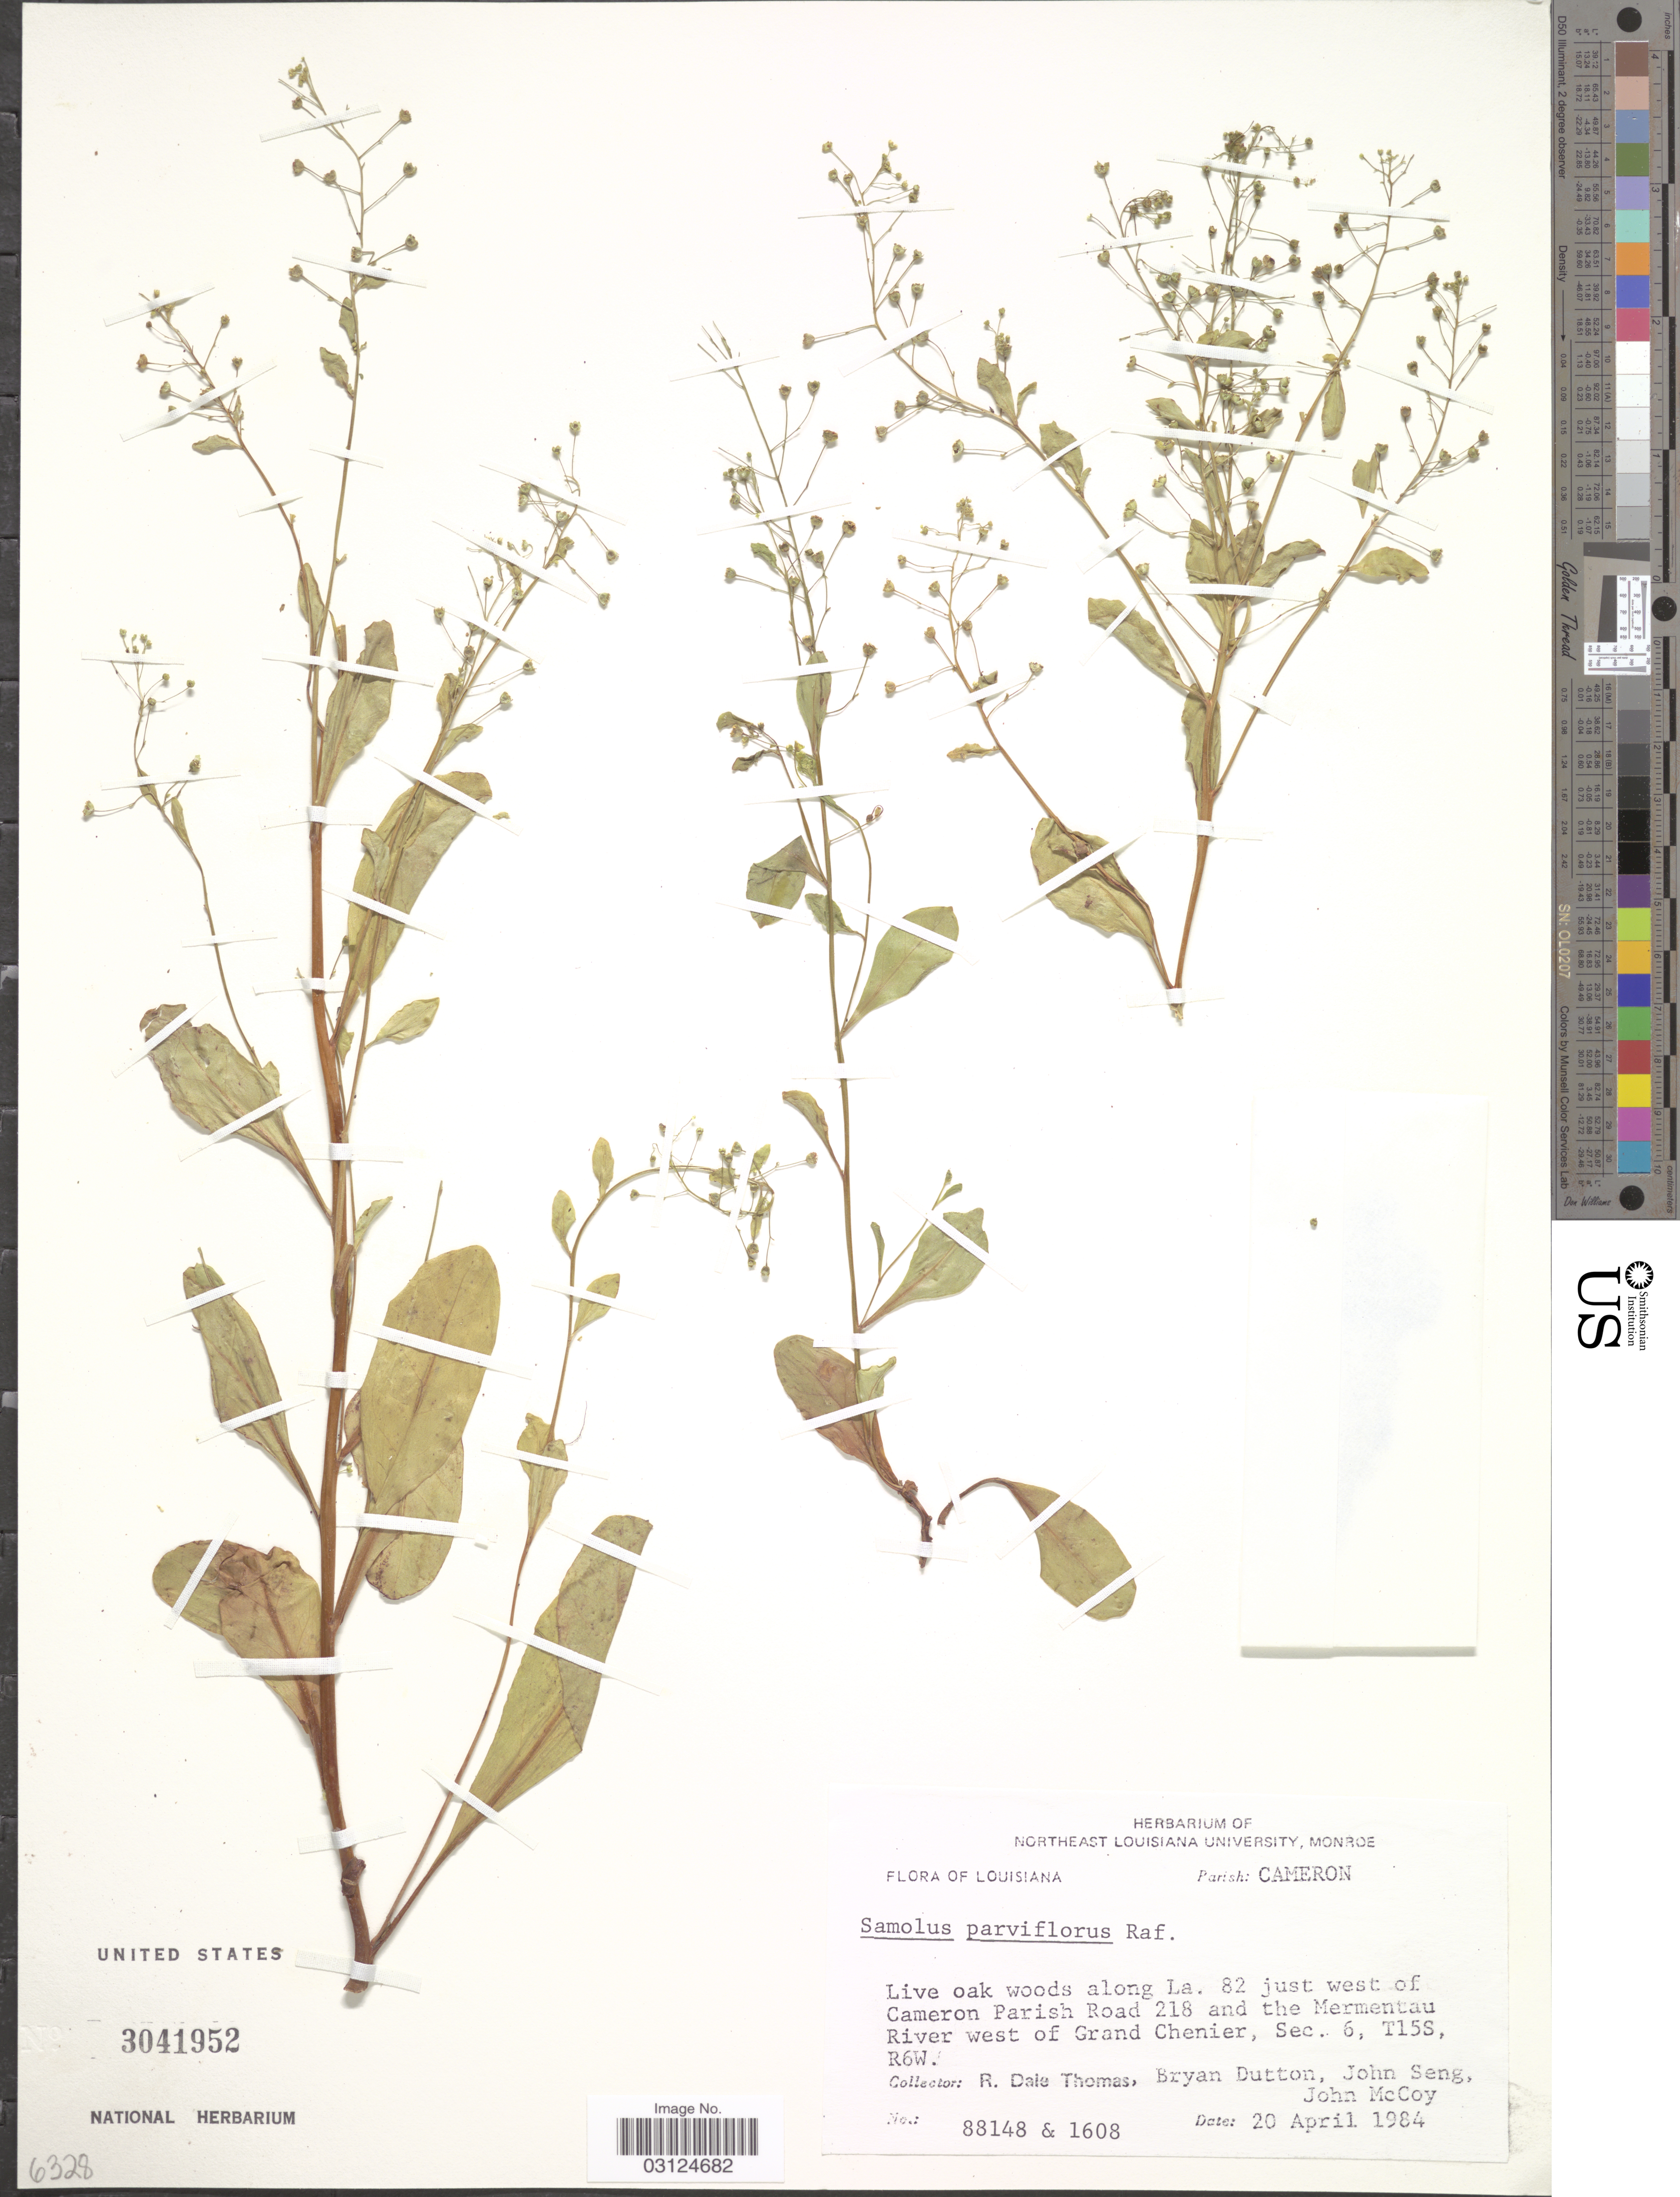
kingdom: Plantae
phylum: Tracheophyta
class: Magnoliopsida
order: Ericales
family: Primulaceae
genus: Samolus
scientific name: Samolus parviflorus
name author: Raf.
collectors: R. Thomas, B. Dutton & J. Seng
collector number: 88148/1608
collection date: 1984-04-20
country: United States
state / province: Louisiana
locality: Parish: Cameron. Live oak woods along La. 82 just west of Cameron Parish Road 218 and the Mermentau River west of Grand Chenier, Sec. 6, T15S, R6W.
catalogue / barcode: US 3041952